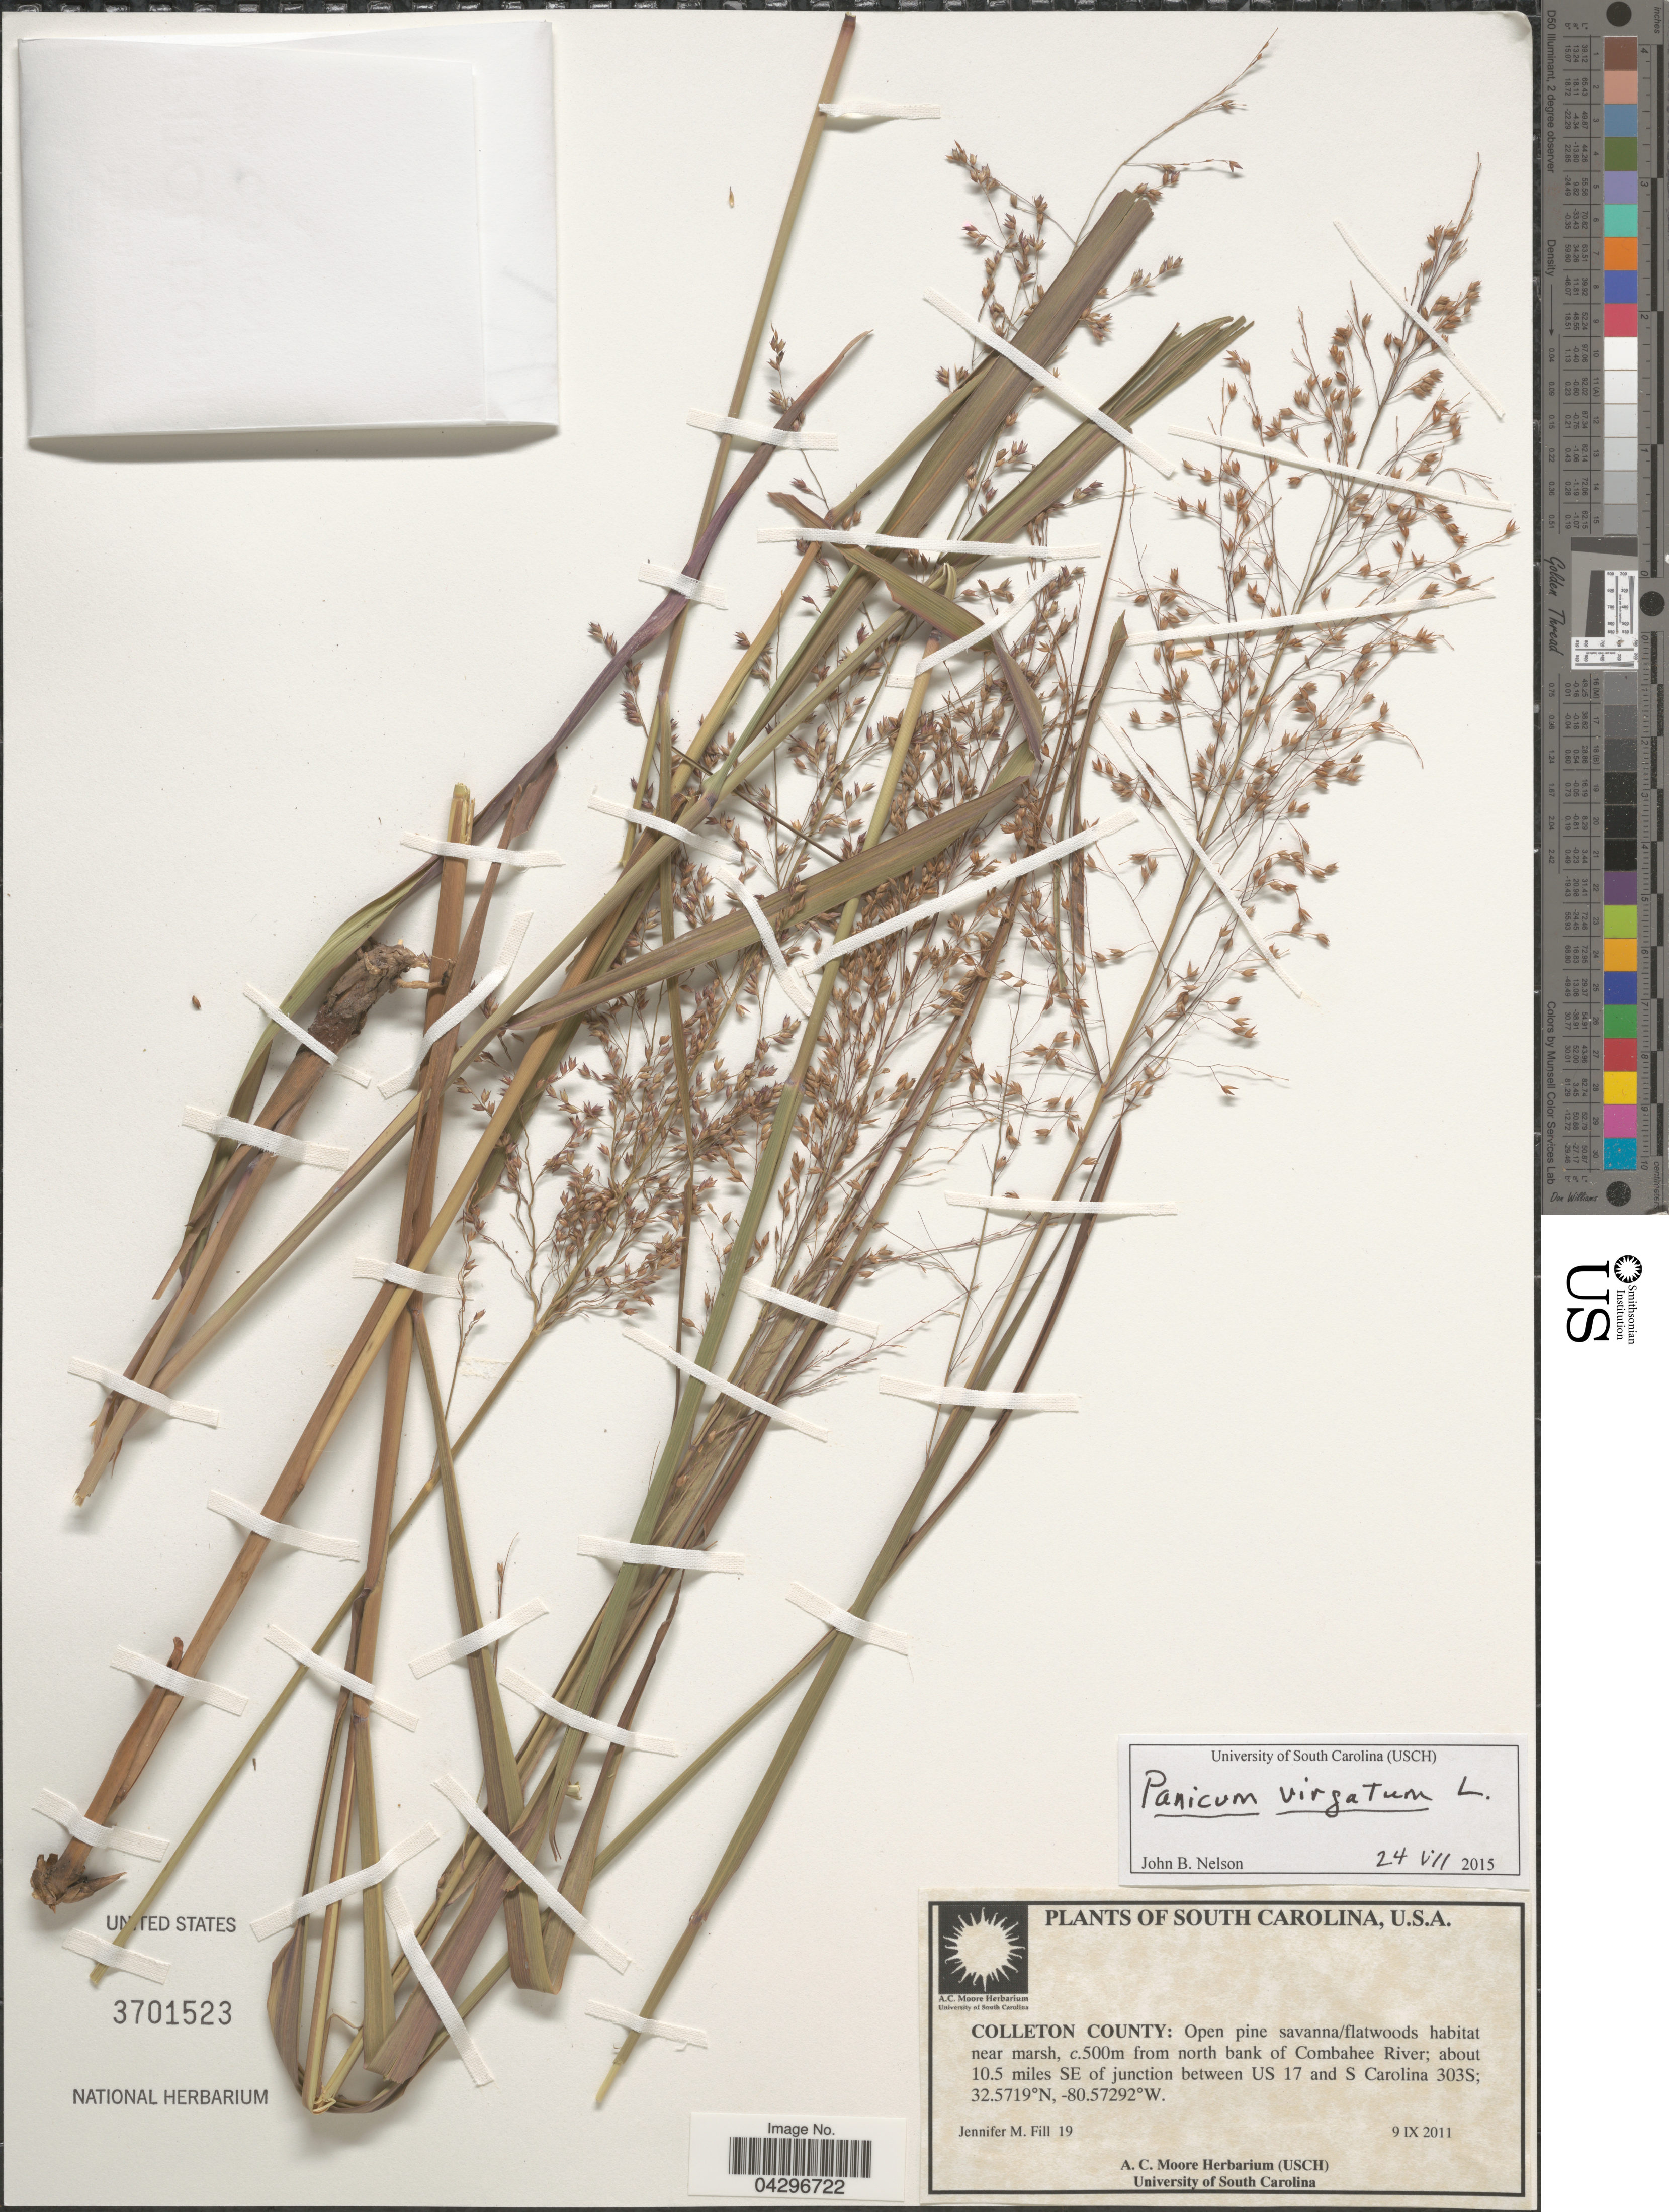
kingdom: Plantae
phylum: Tracheophyta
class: Liliopsida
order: Poales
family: Poaceae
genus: Panicum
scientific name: Panicum virgatum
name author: L.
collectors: J. Fill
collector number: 19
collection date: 2011-09-09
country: United States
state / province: South Carolina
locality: Colleton County: Open pine savanna/flatwoods habitat near marsh, c.500m from north bank of Combahee River, about 10.5 miles SE of junction between US 17 and S Carolina 303S.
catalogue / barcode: US 3701523